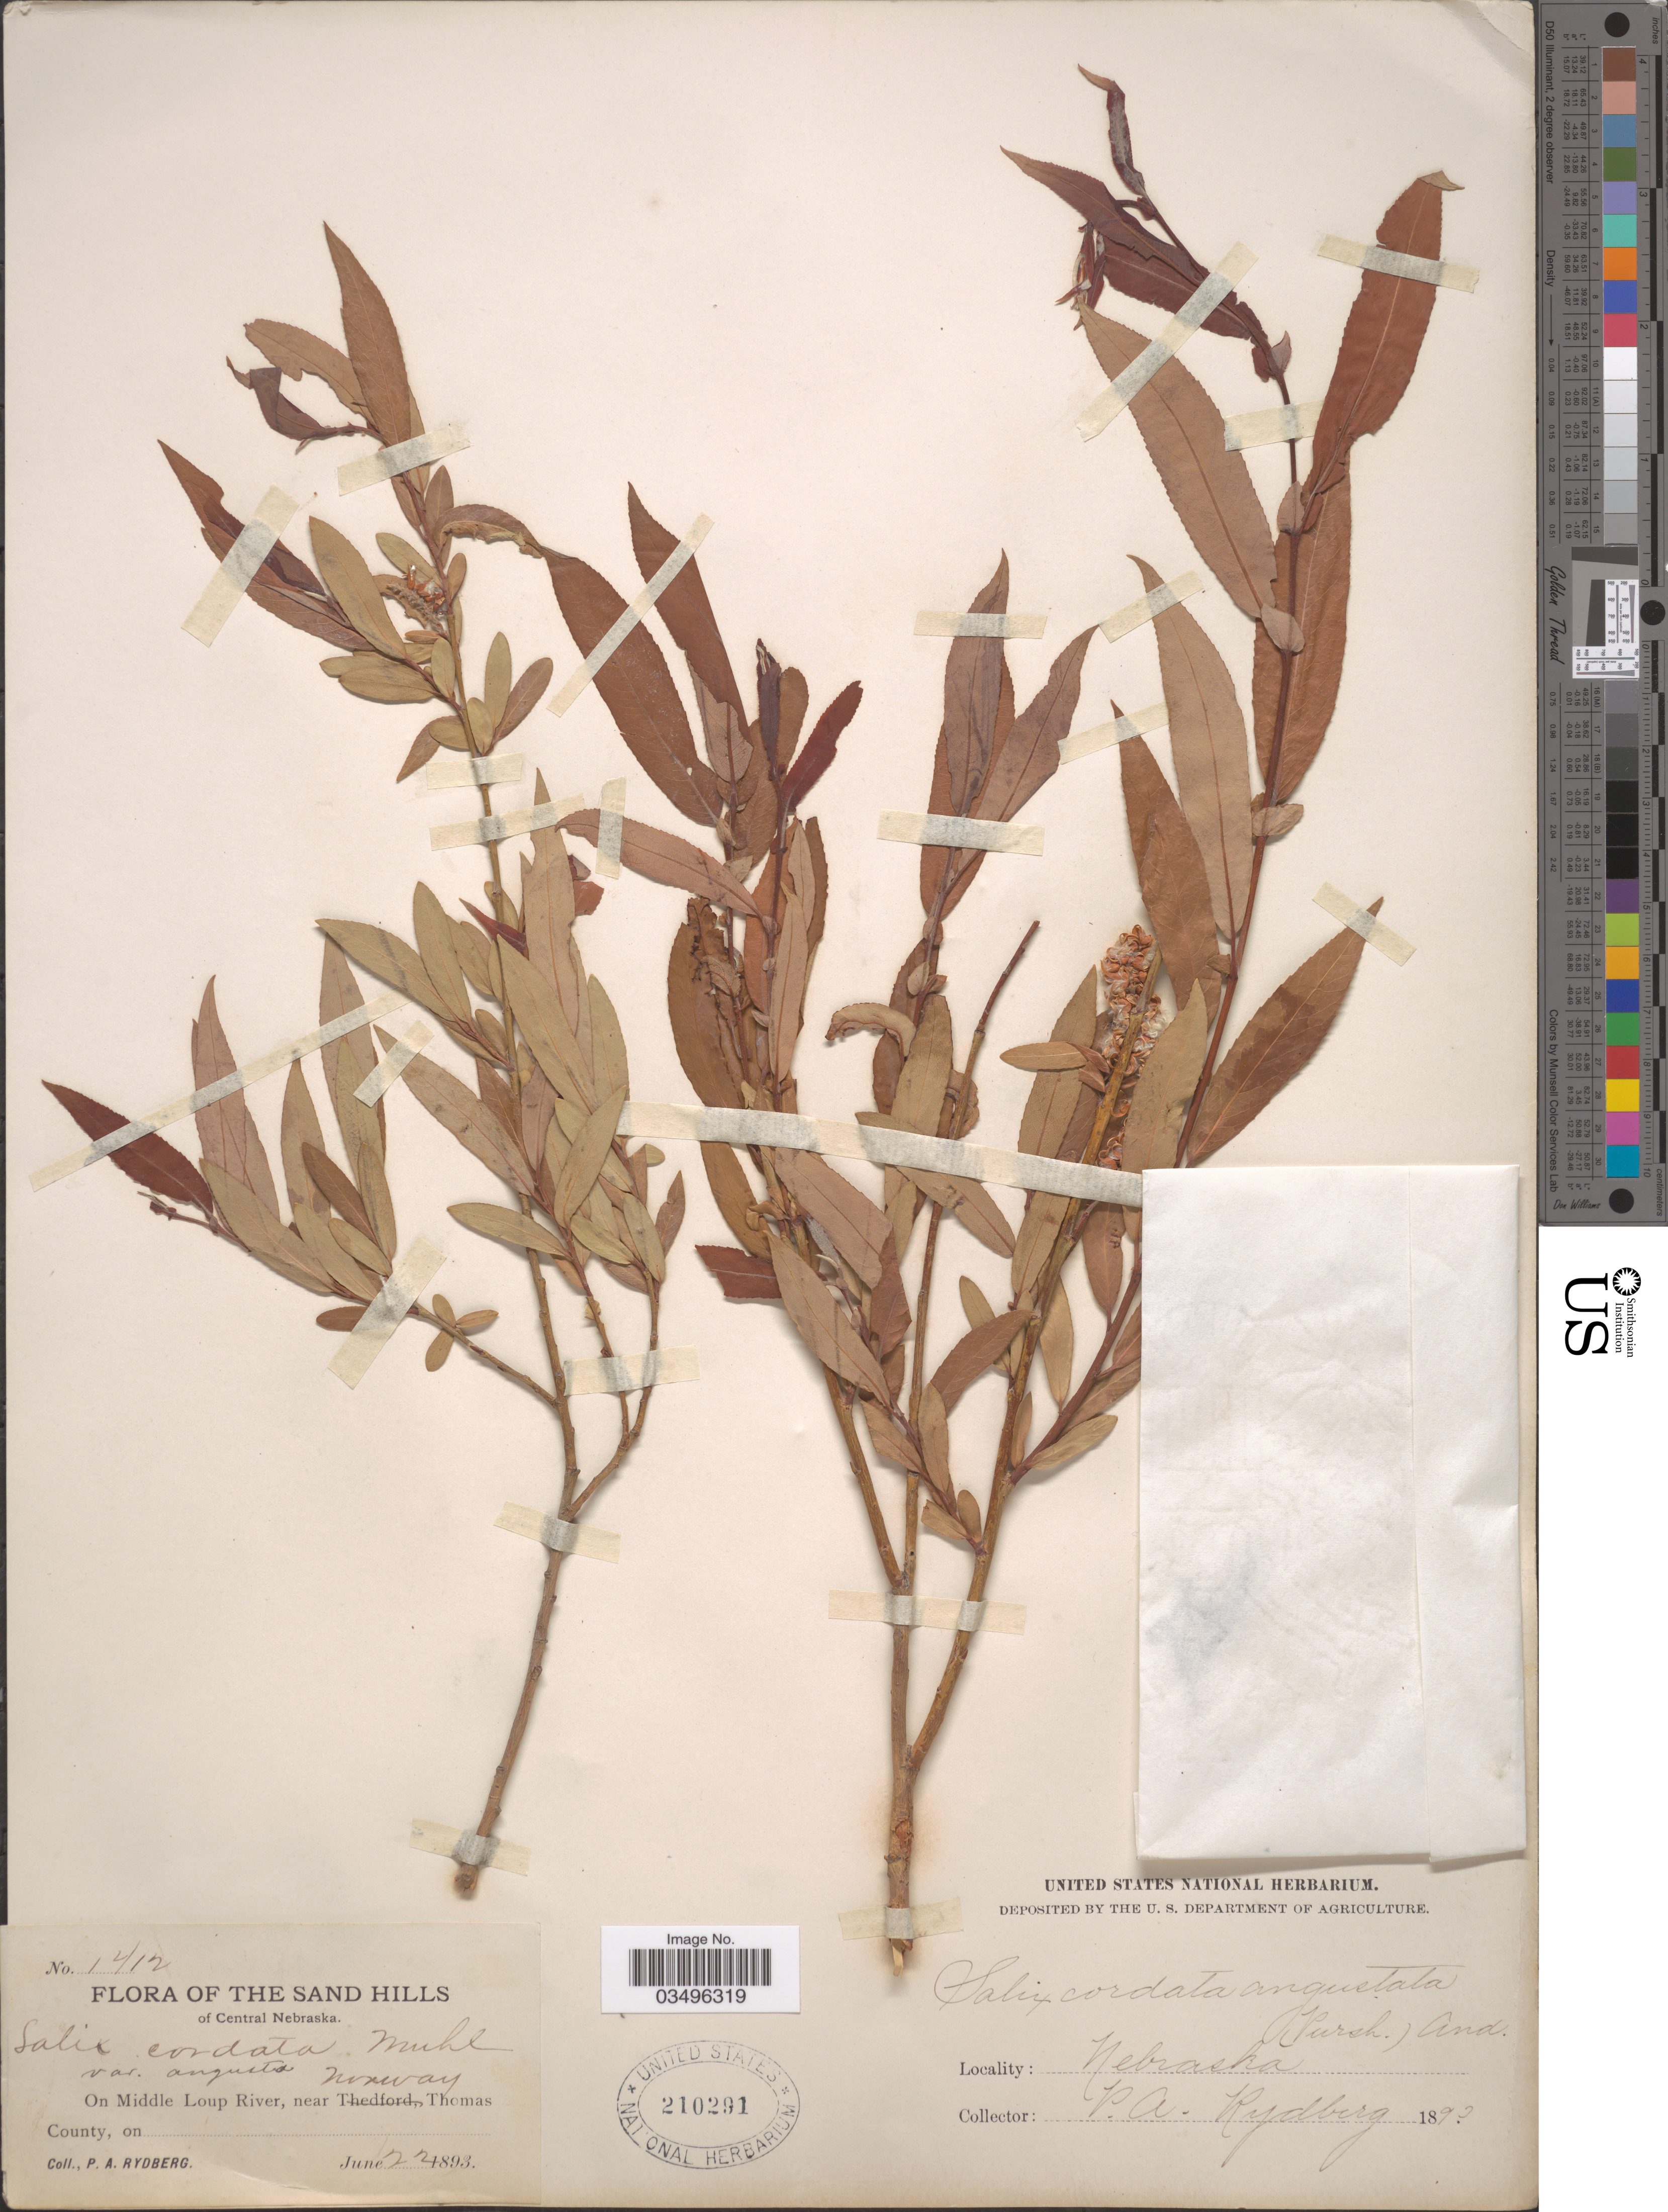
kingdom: Plantae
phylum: Tracheophyta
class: Magnoliopsida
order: Malpighiales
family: Salicaceae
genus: Salix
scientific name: Salix cordata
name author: Michx.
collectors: P. A. Rydberg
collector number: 1412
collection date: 1893-06-22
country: United States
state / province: Nebraska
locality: The Sand Hills of Central Nebraska. On Middle Loup River, near Norway, Thomas County.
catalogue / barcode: US 210291